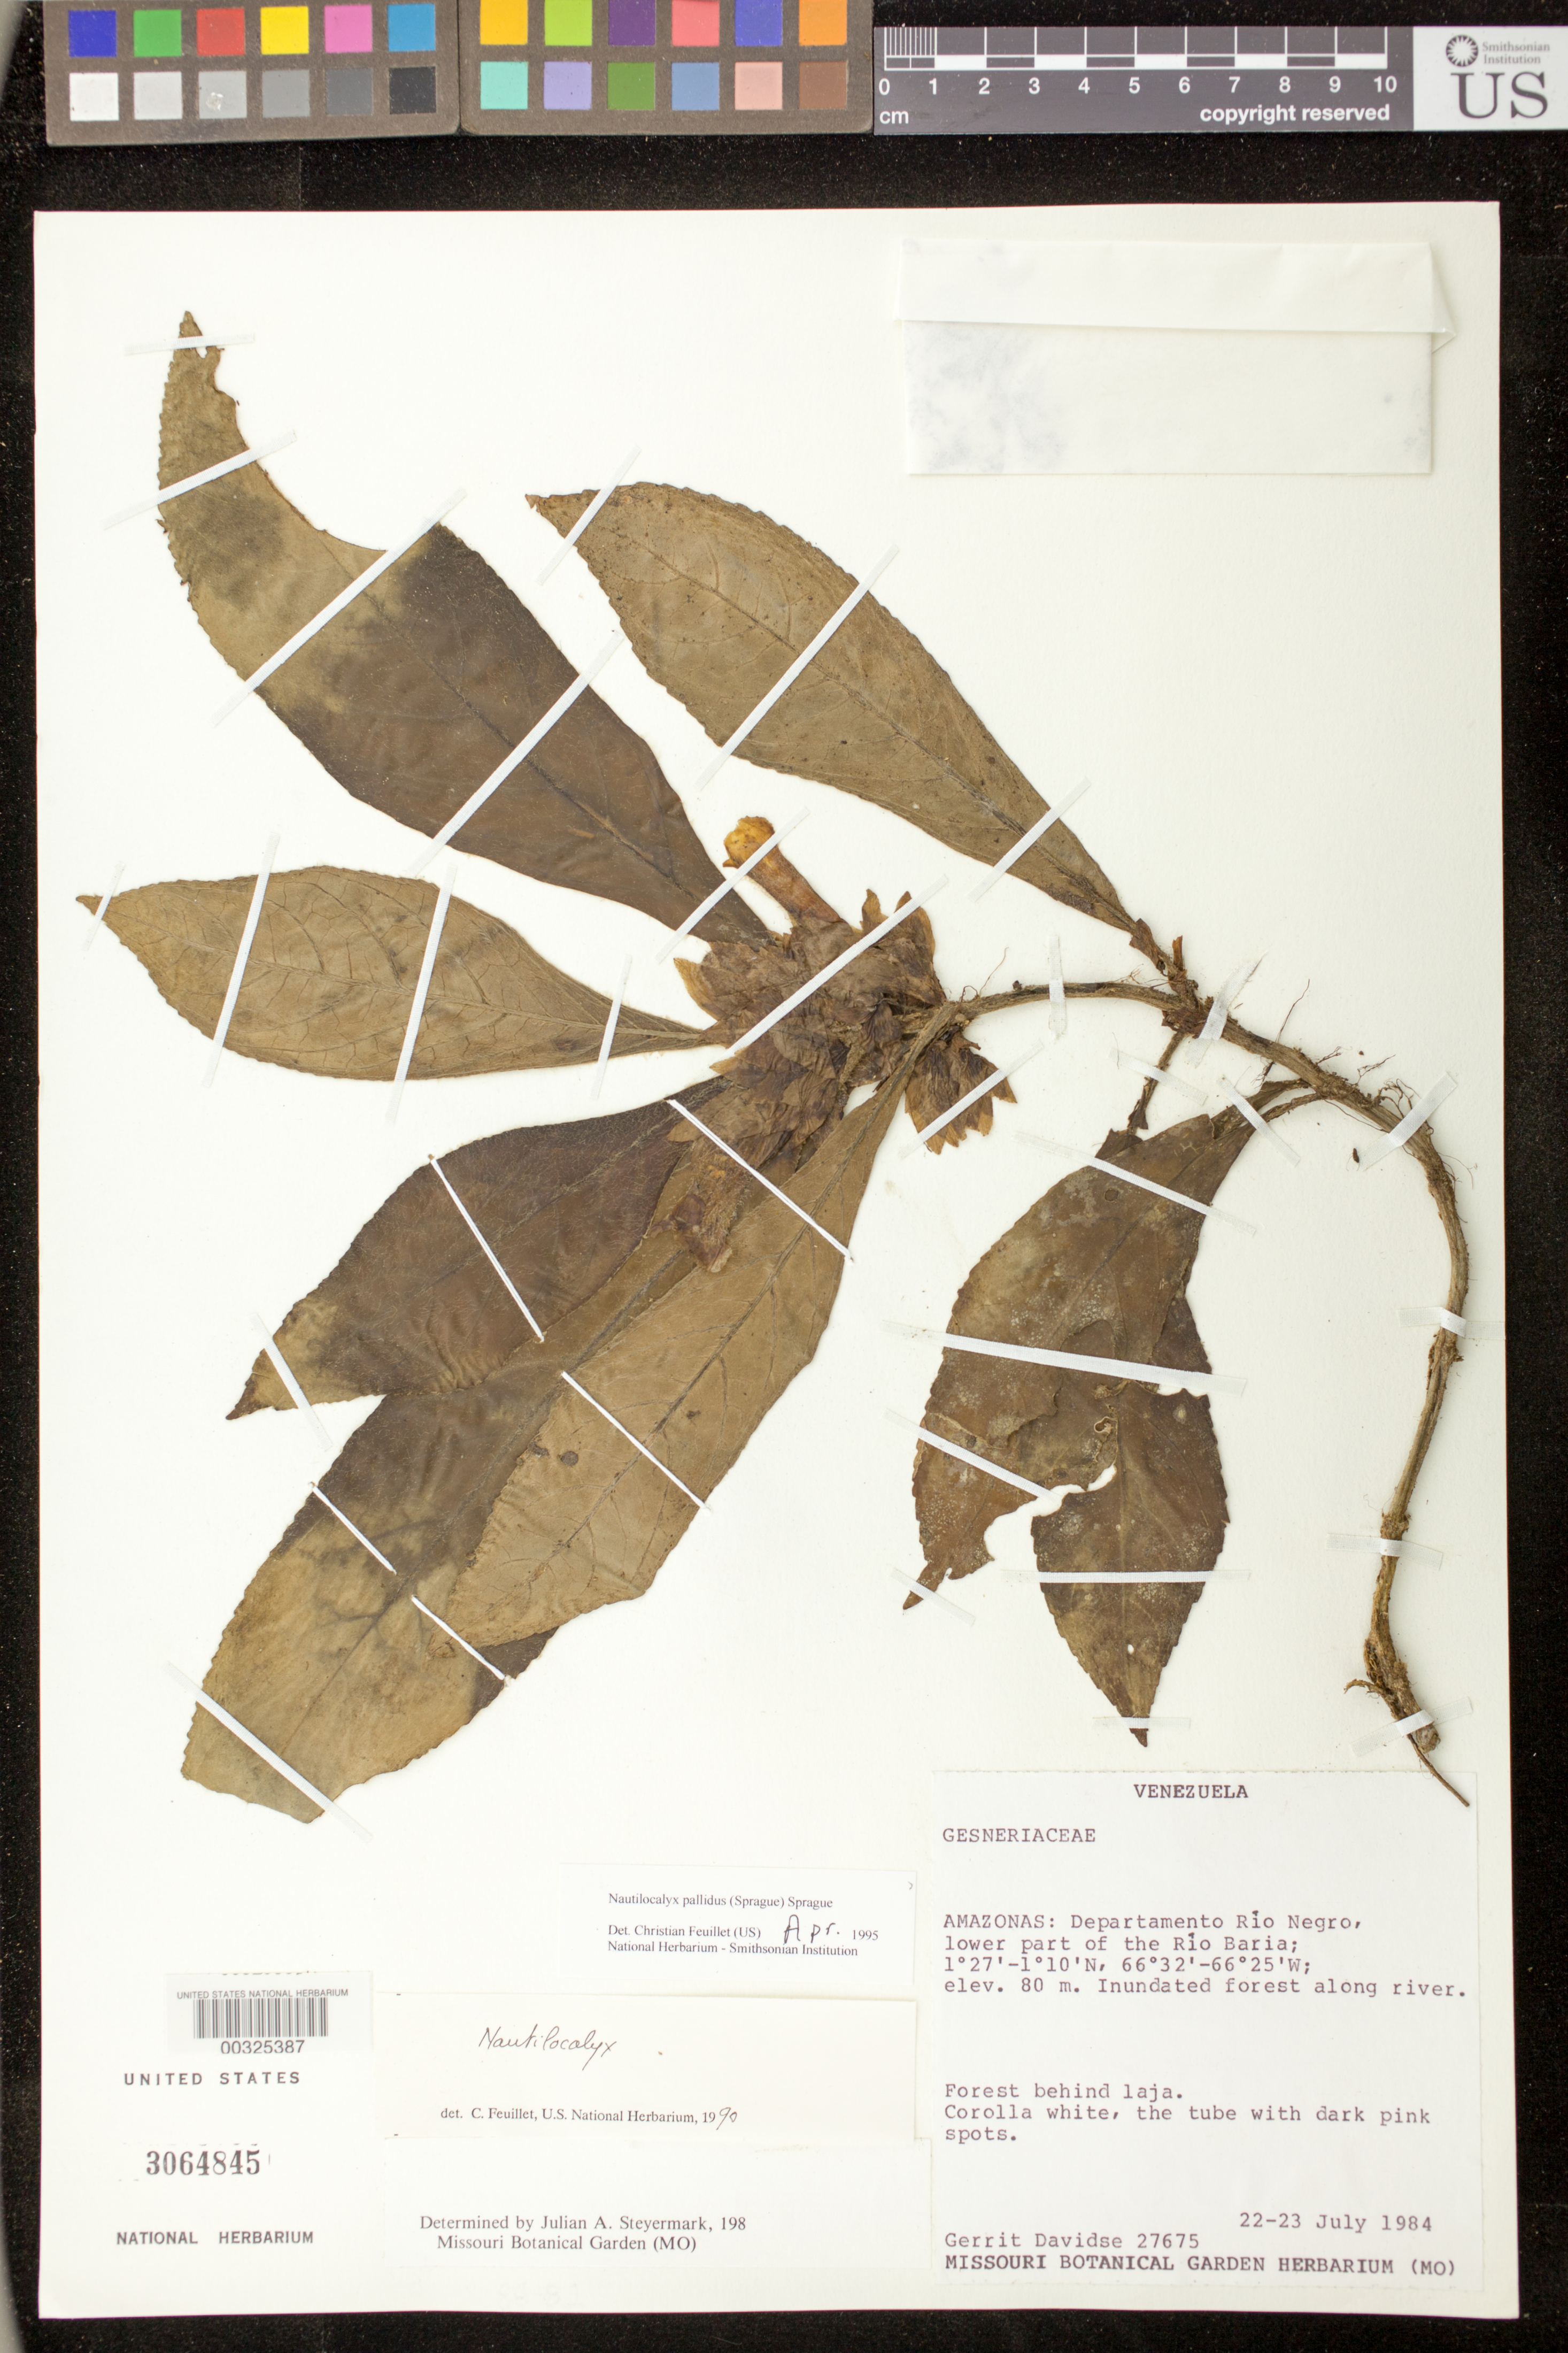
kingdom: Plantae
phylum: Tracheophyta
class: Magnoliopsida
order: Lamiales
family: Gesneriaceae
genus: Nautilocalyx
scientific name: Nautilocalyx pallidus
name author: (Sprague) C. Sprague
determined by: Feuillet, C.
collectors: G. Davidse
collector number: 27675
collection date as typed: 22-23 Jul 1984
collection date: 1984-07-22/1984-07-23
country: Venezuela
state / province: Amazonas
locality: Rio Negro Dept., lower part of Rio Baria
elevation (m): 80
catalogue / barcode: US 3064845